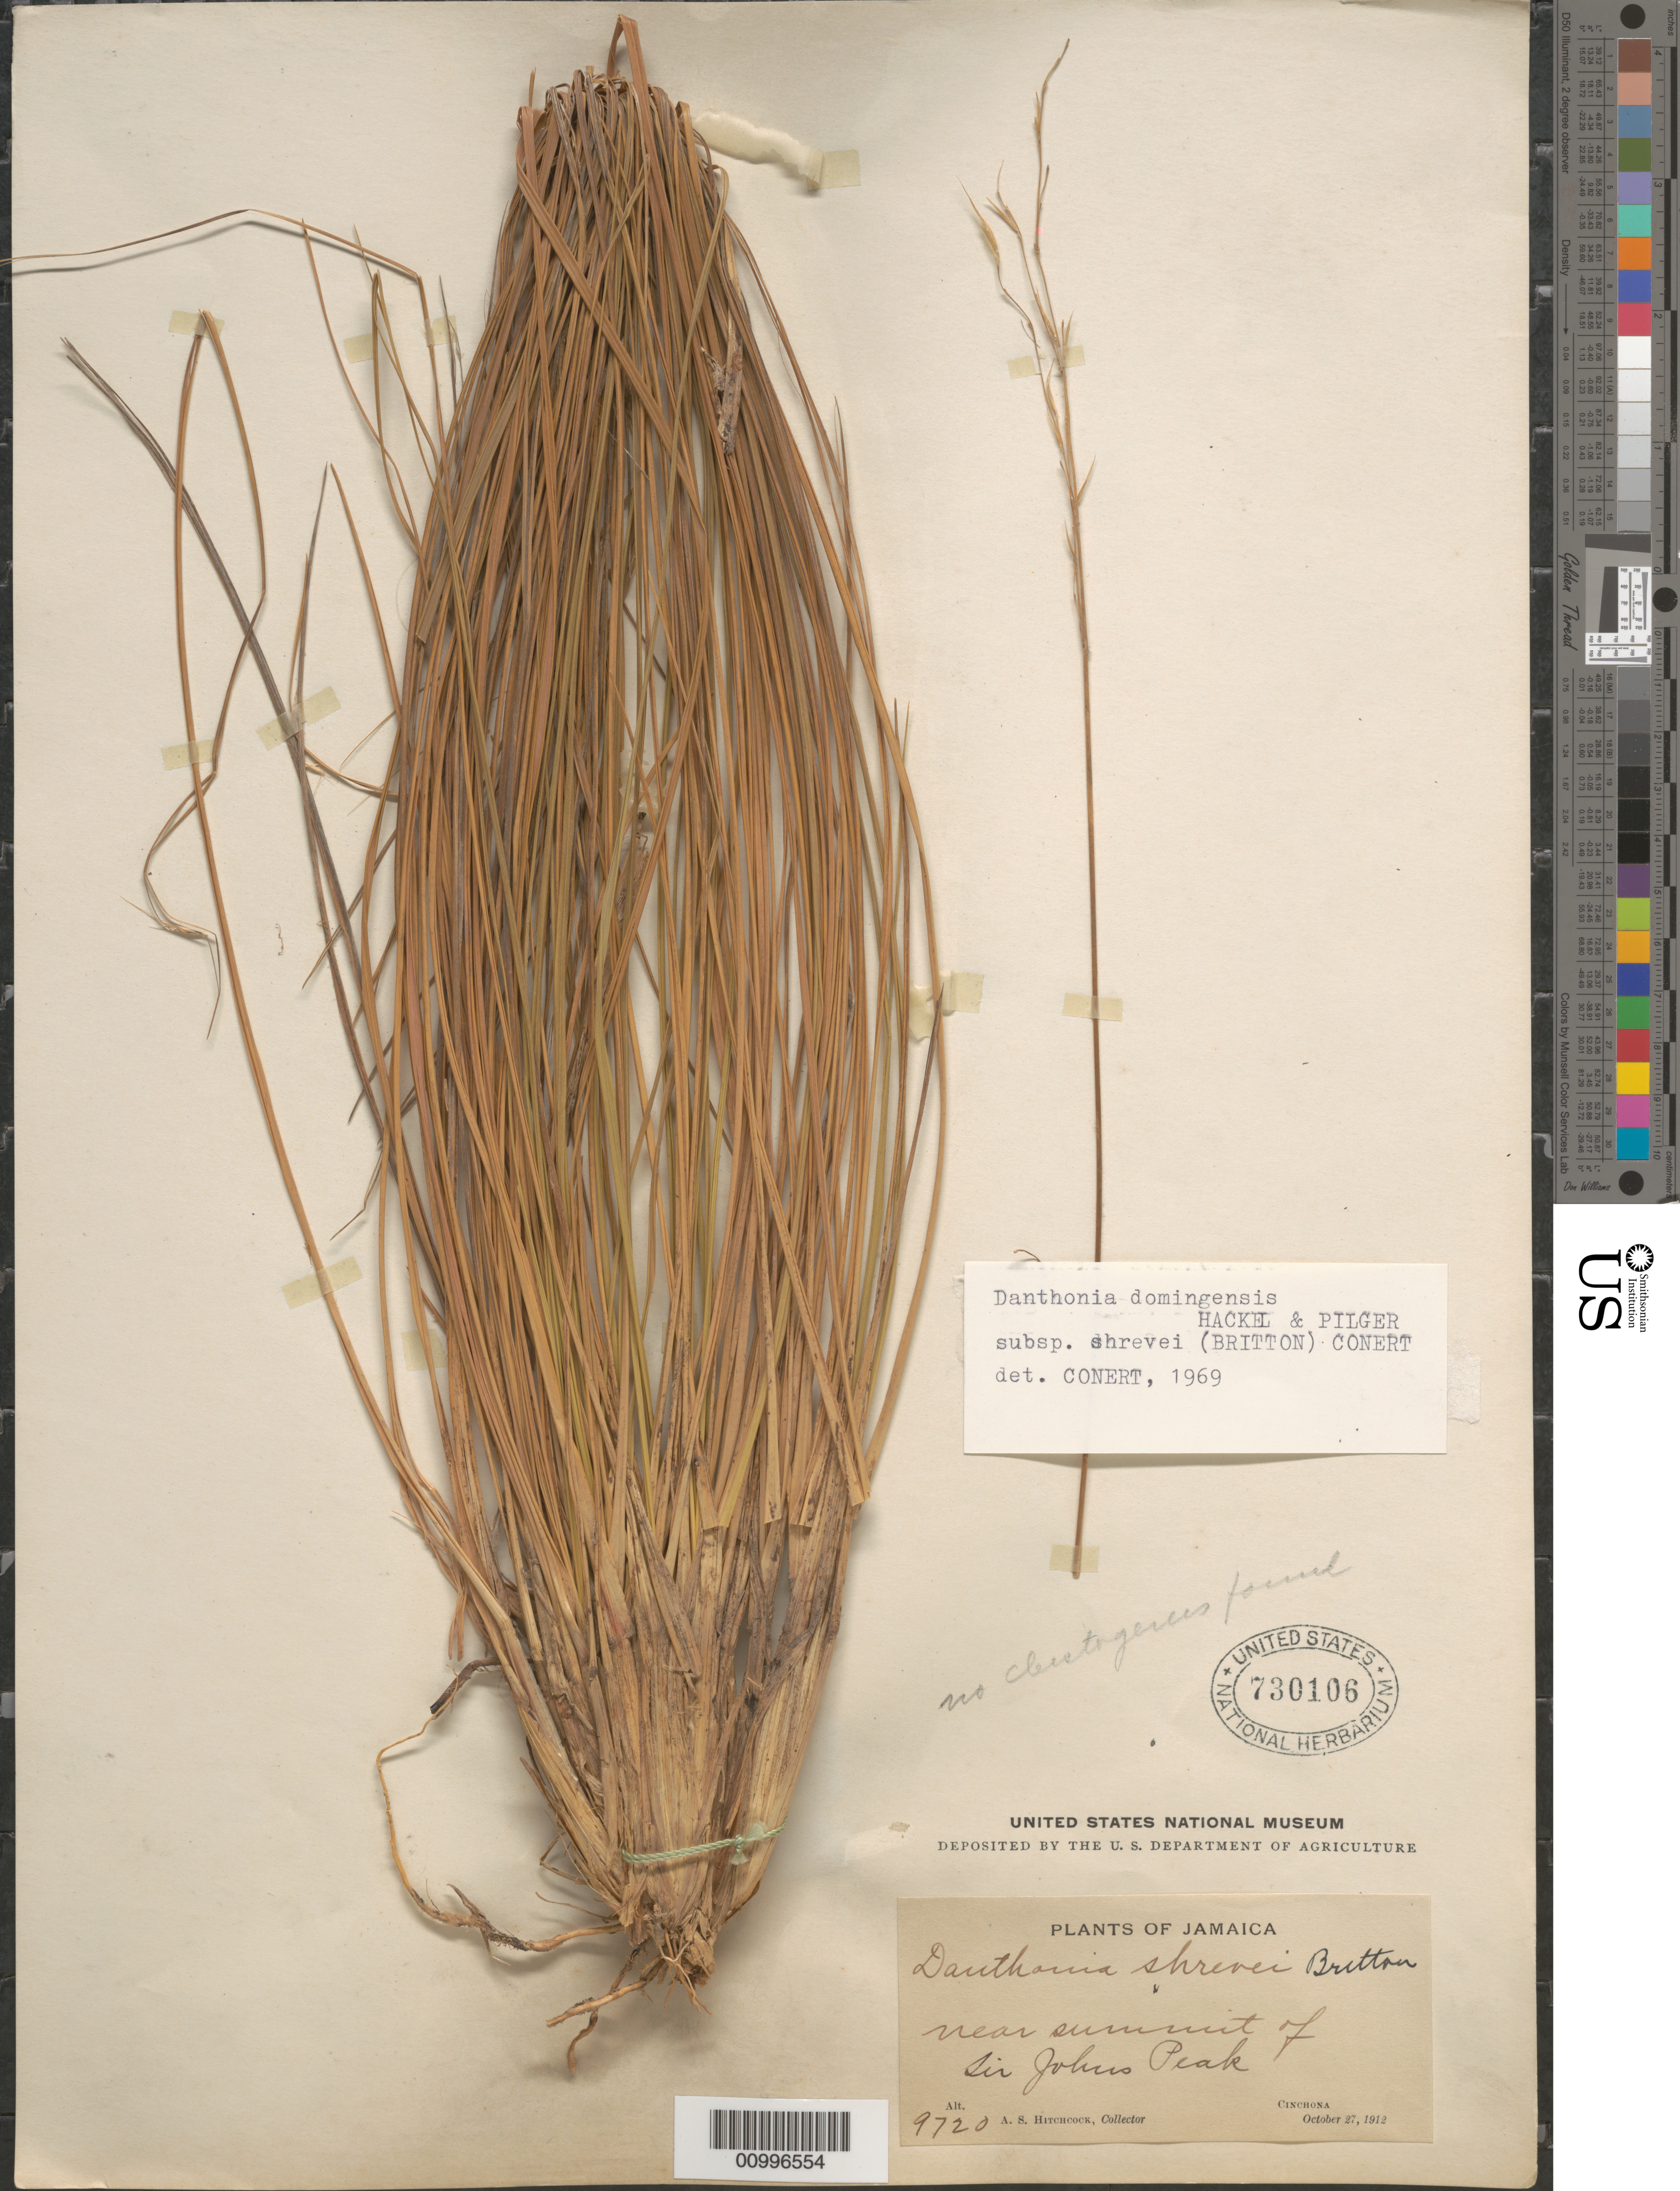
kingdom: Plantae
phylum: Tracheophyta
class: Liliopsida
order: Poales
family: Poaceae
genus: Danthonia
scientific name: Danthonia domingensis subsp. domingensis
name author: Hack. & Pilg.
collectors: A. S. Hitchcock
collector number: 9720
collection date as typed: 27 Oct 1912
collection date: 1912-10-27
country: Jamaica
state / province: Saint Andrew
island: Jamaica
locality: Cinchona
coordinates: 0 N, 0 E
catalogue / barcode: US 730106